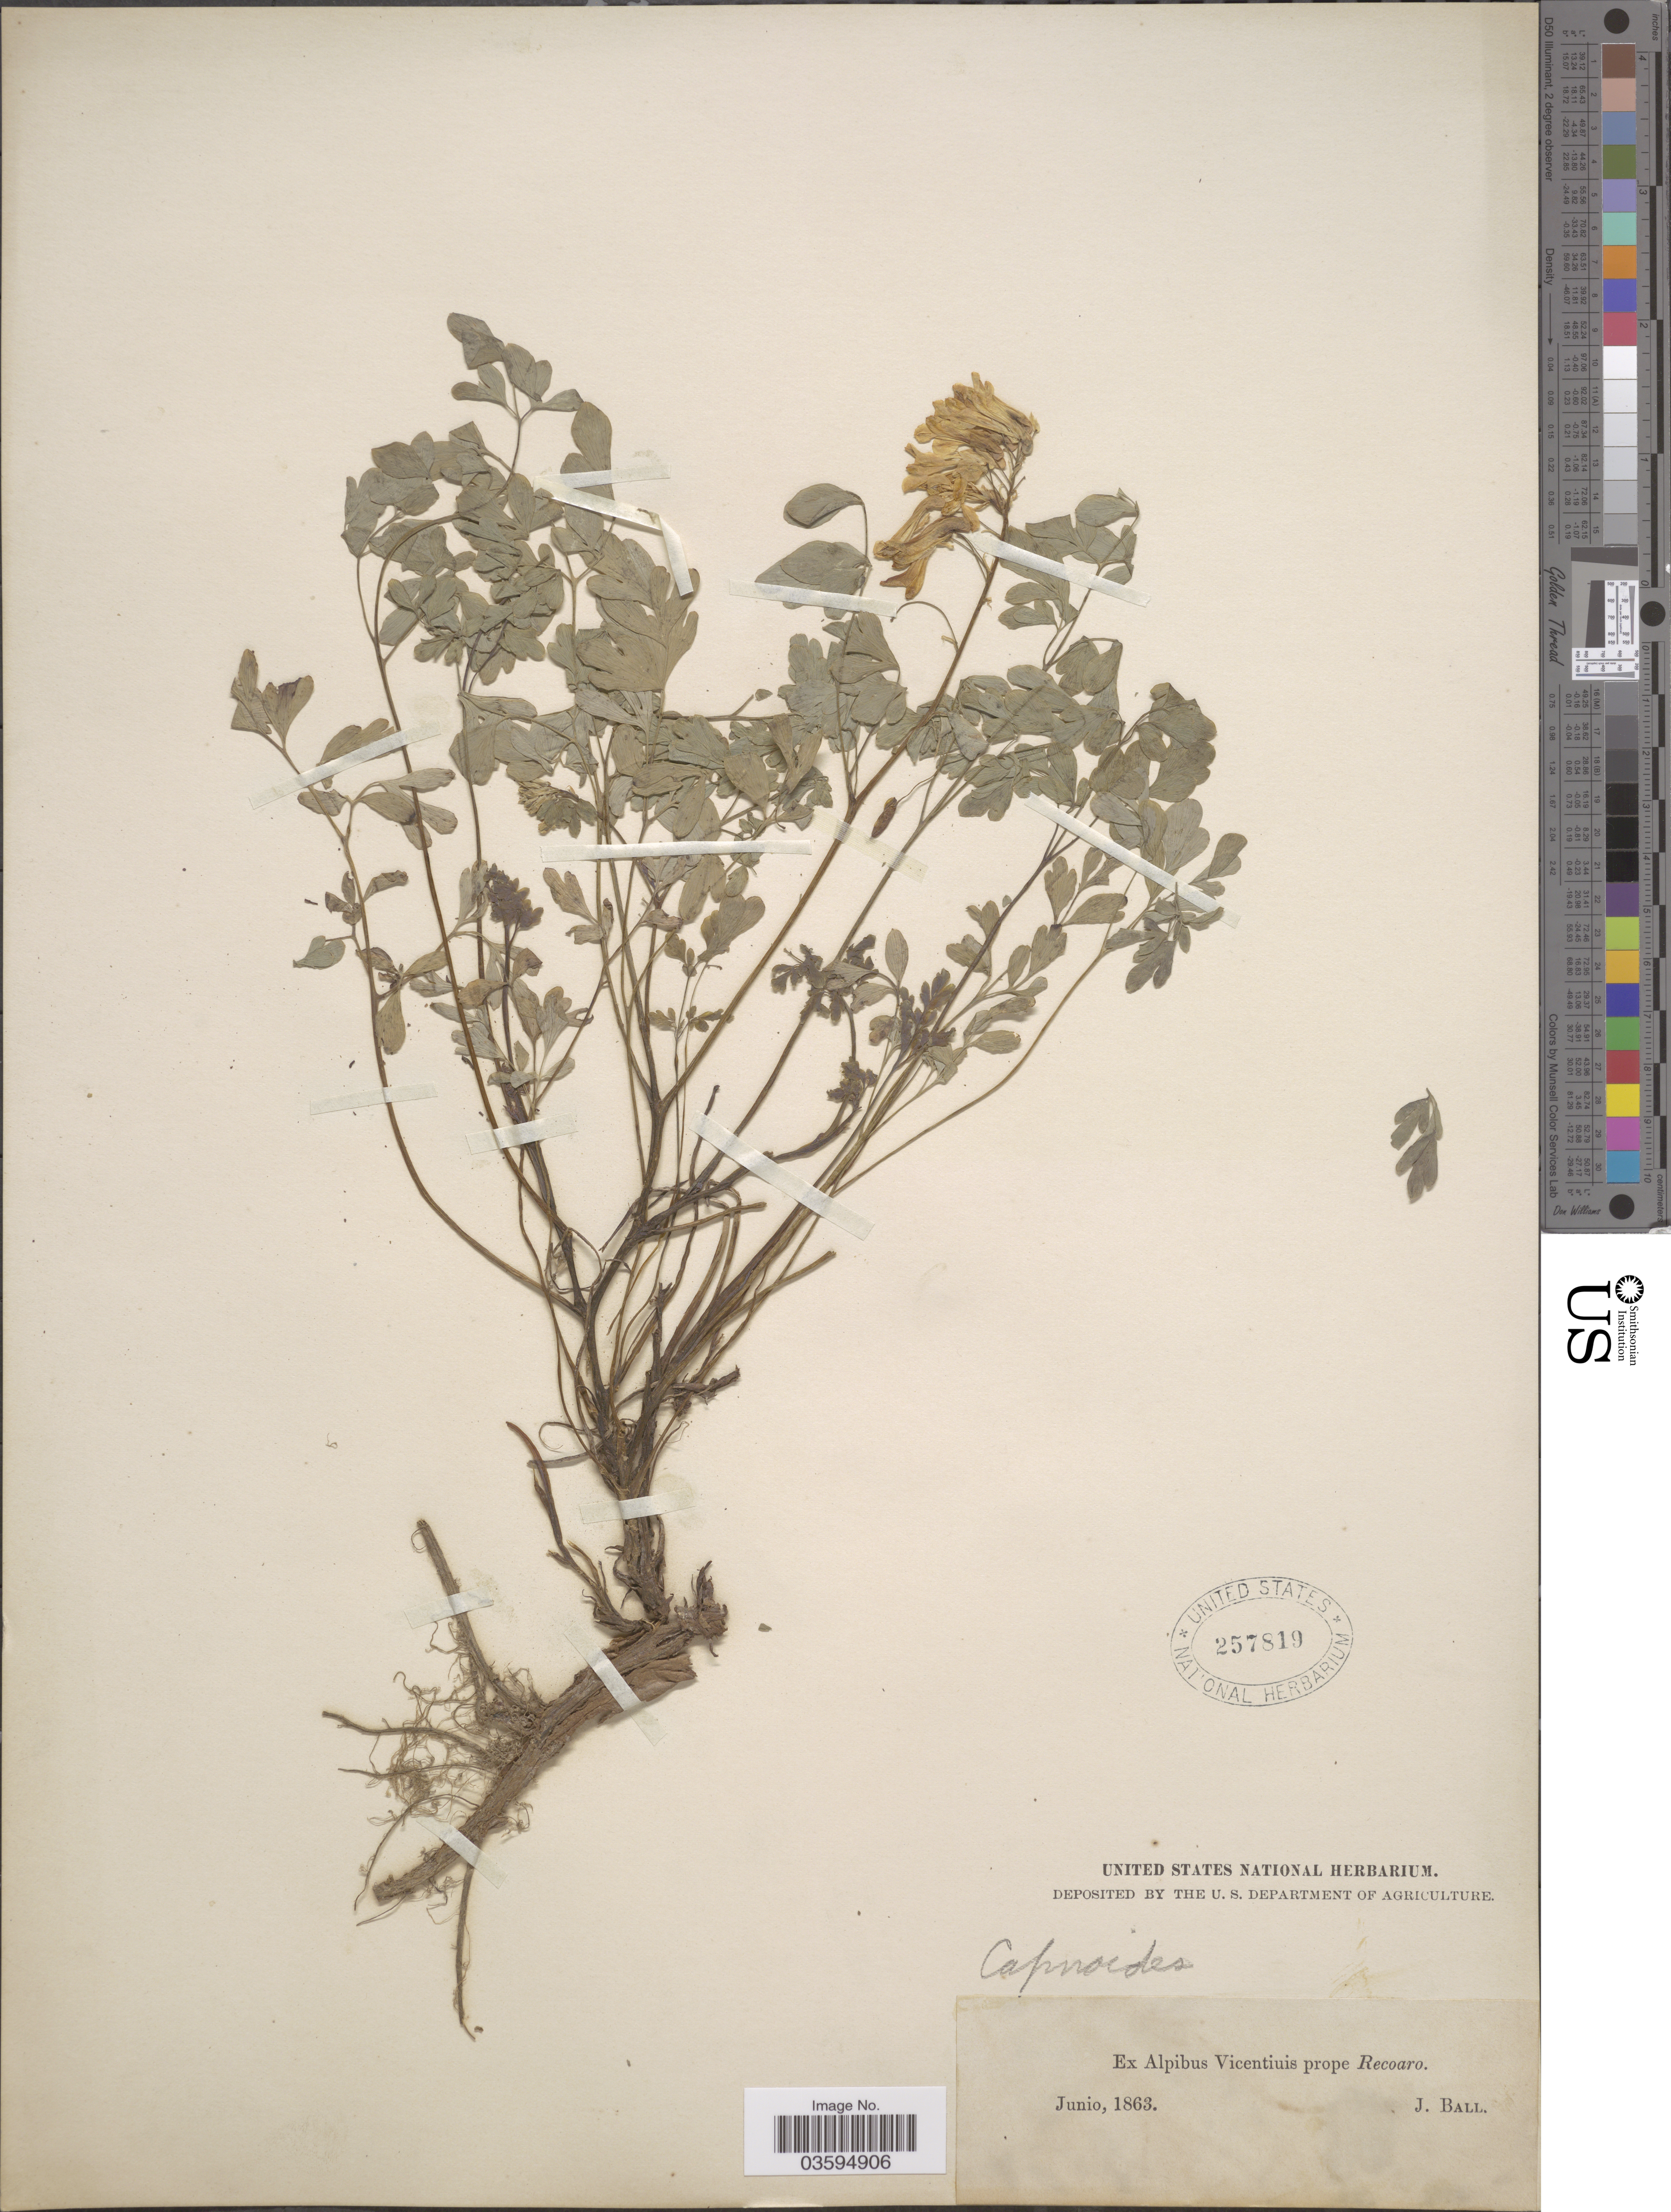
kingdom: Plantae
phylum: Tracheophyta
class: Magnoliopsida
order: Ranunculales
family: Papaveraceae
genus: Corydalis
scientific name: Corydalis sp.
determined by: Strong, Mark T., (BOT), Smithsonian Institution - National Museum of Natural History (UNITED STATES)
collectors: J. Ball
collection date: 1863-06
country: Italy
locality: Ex Alpibus Vicentinis prope Recoaro.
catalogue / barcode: US 257819